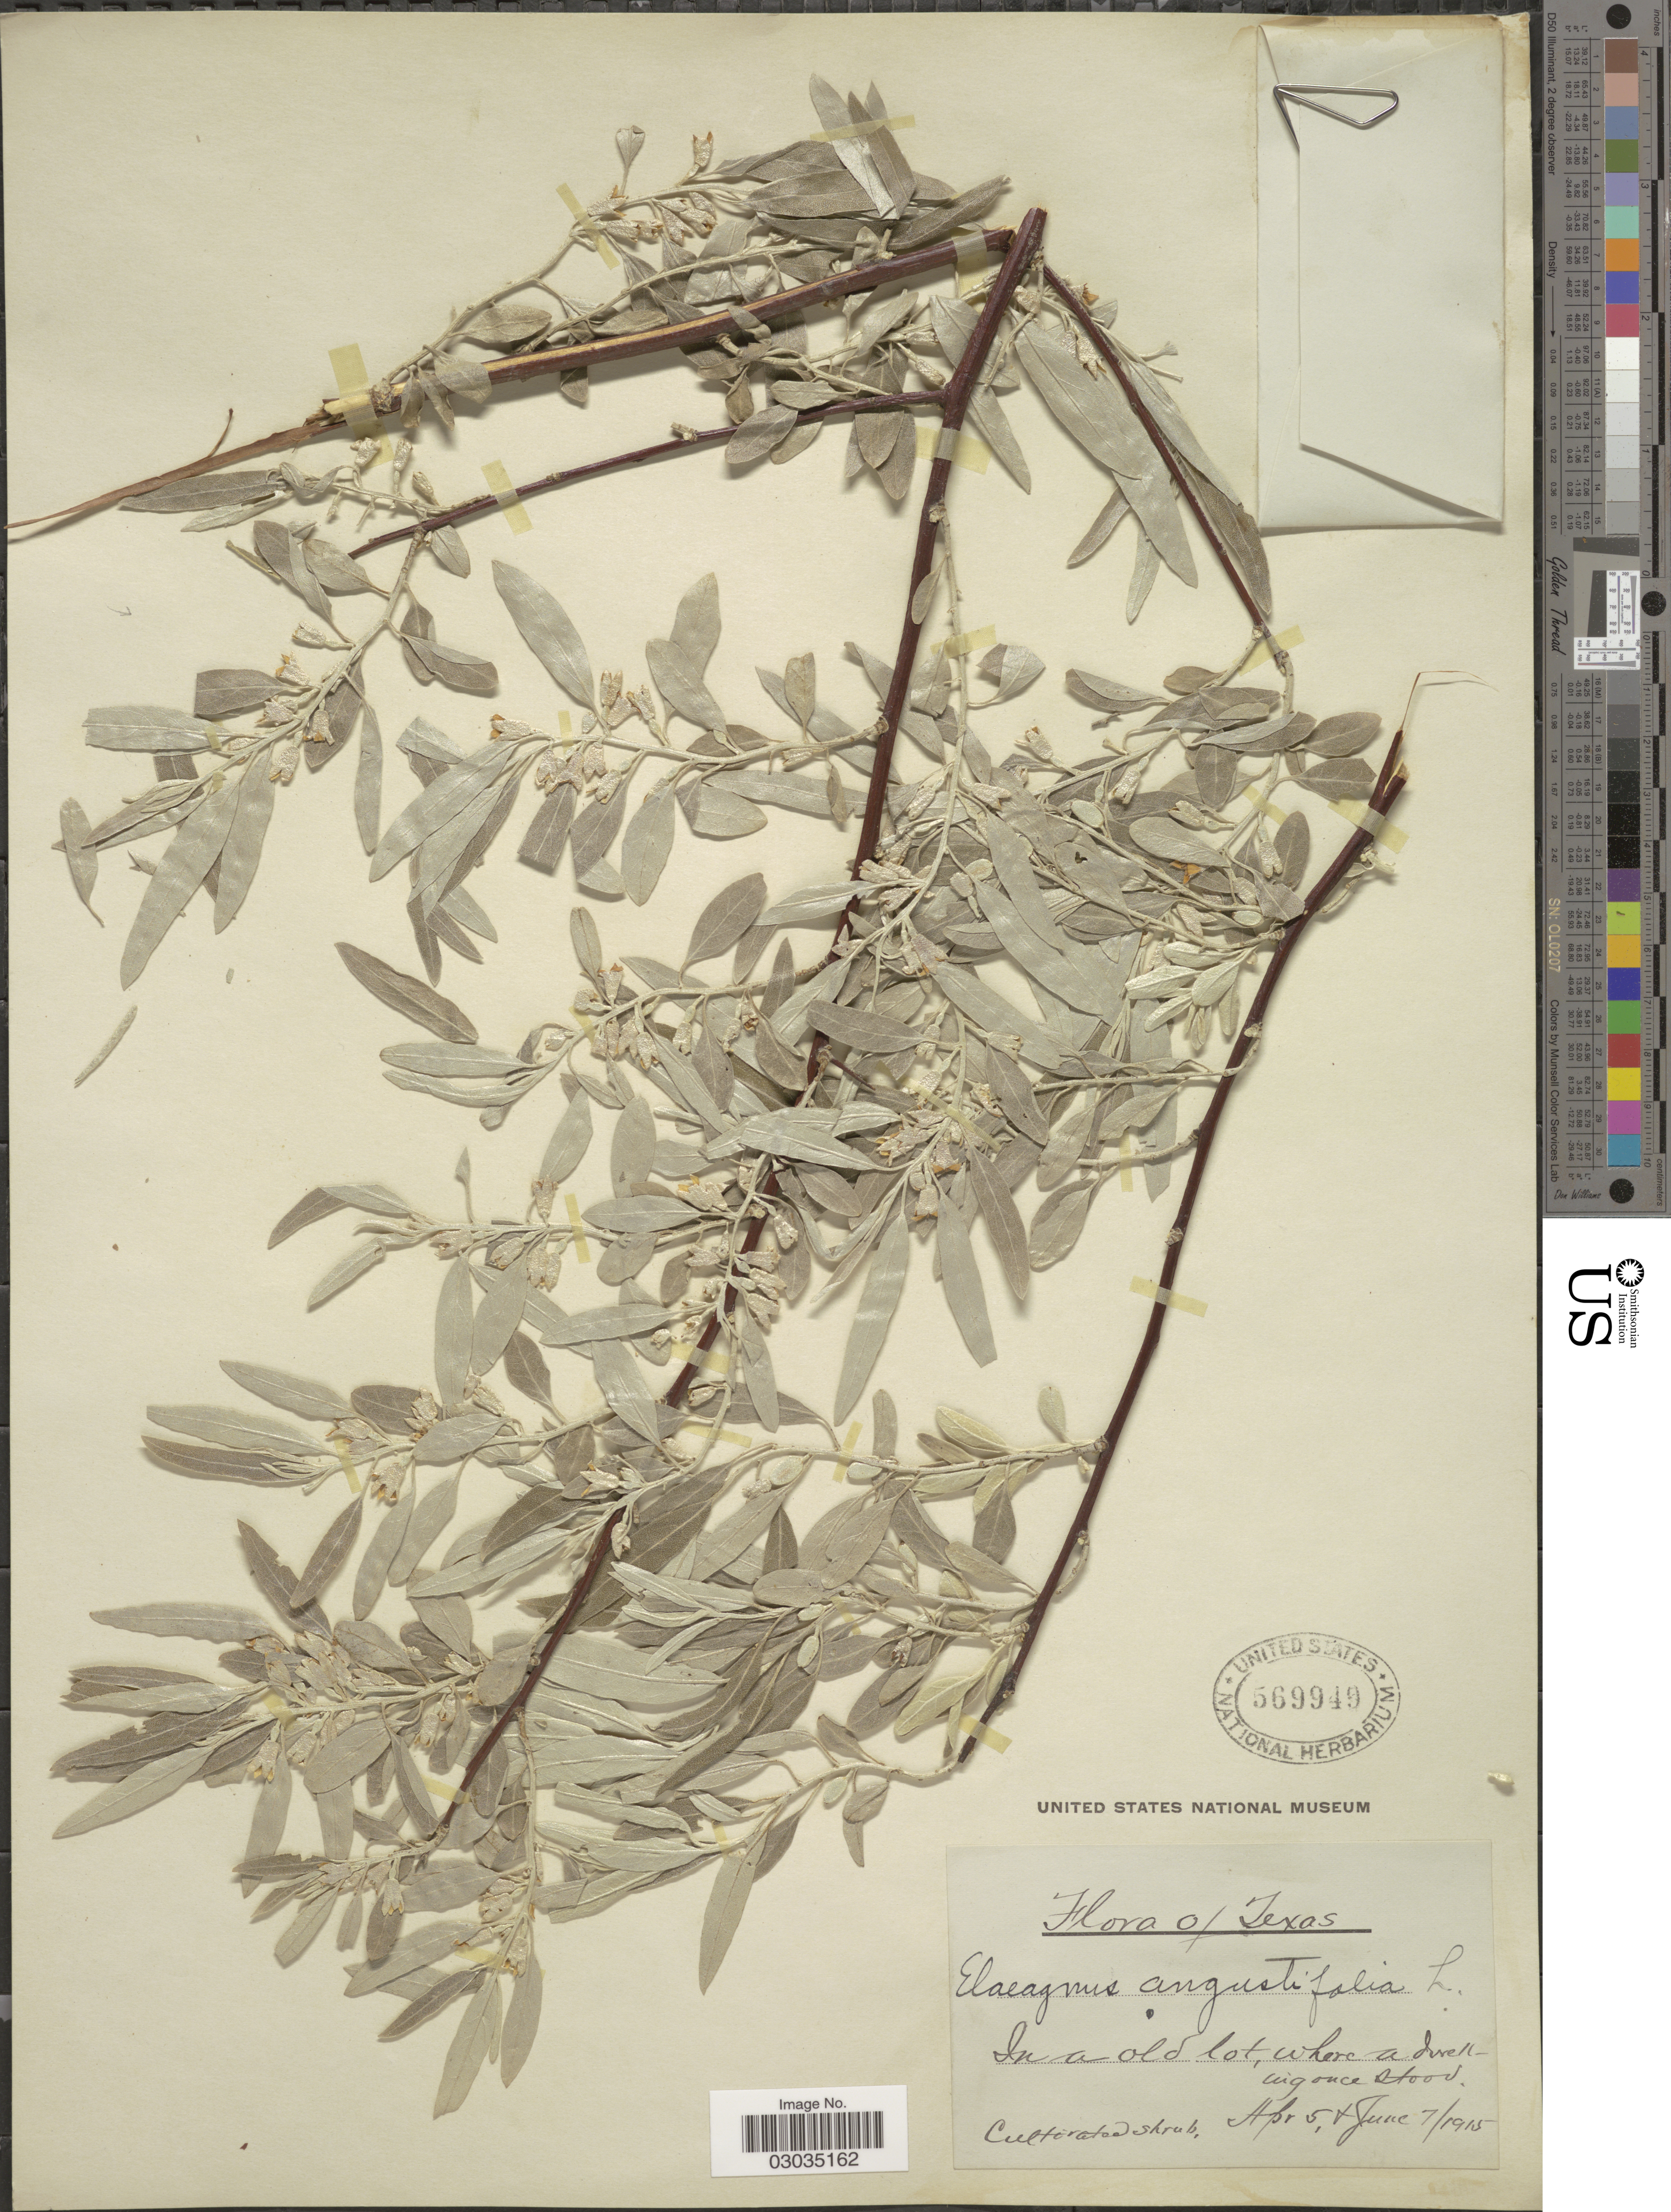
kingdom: Plantae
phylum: Tracheophyta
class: Magnoliopsida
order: Rosales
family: Elaeagnaceae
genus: Elaeagnus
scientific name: Elaeagnus angustifolia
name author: L.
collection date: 1915-04-05/1915-06-07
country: United States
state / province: Texas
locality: In a old lot, where a dwelling once stood.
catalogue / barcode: US 569949